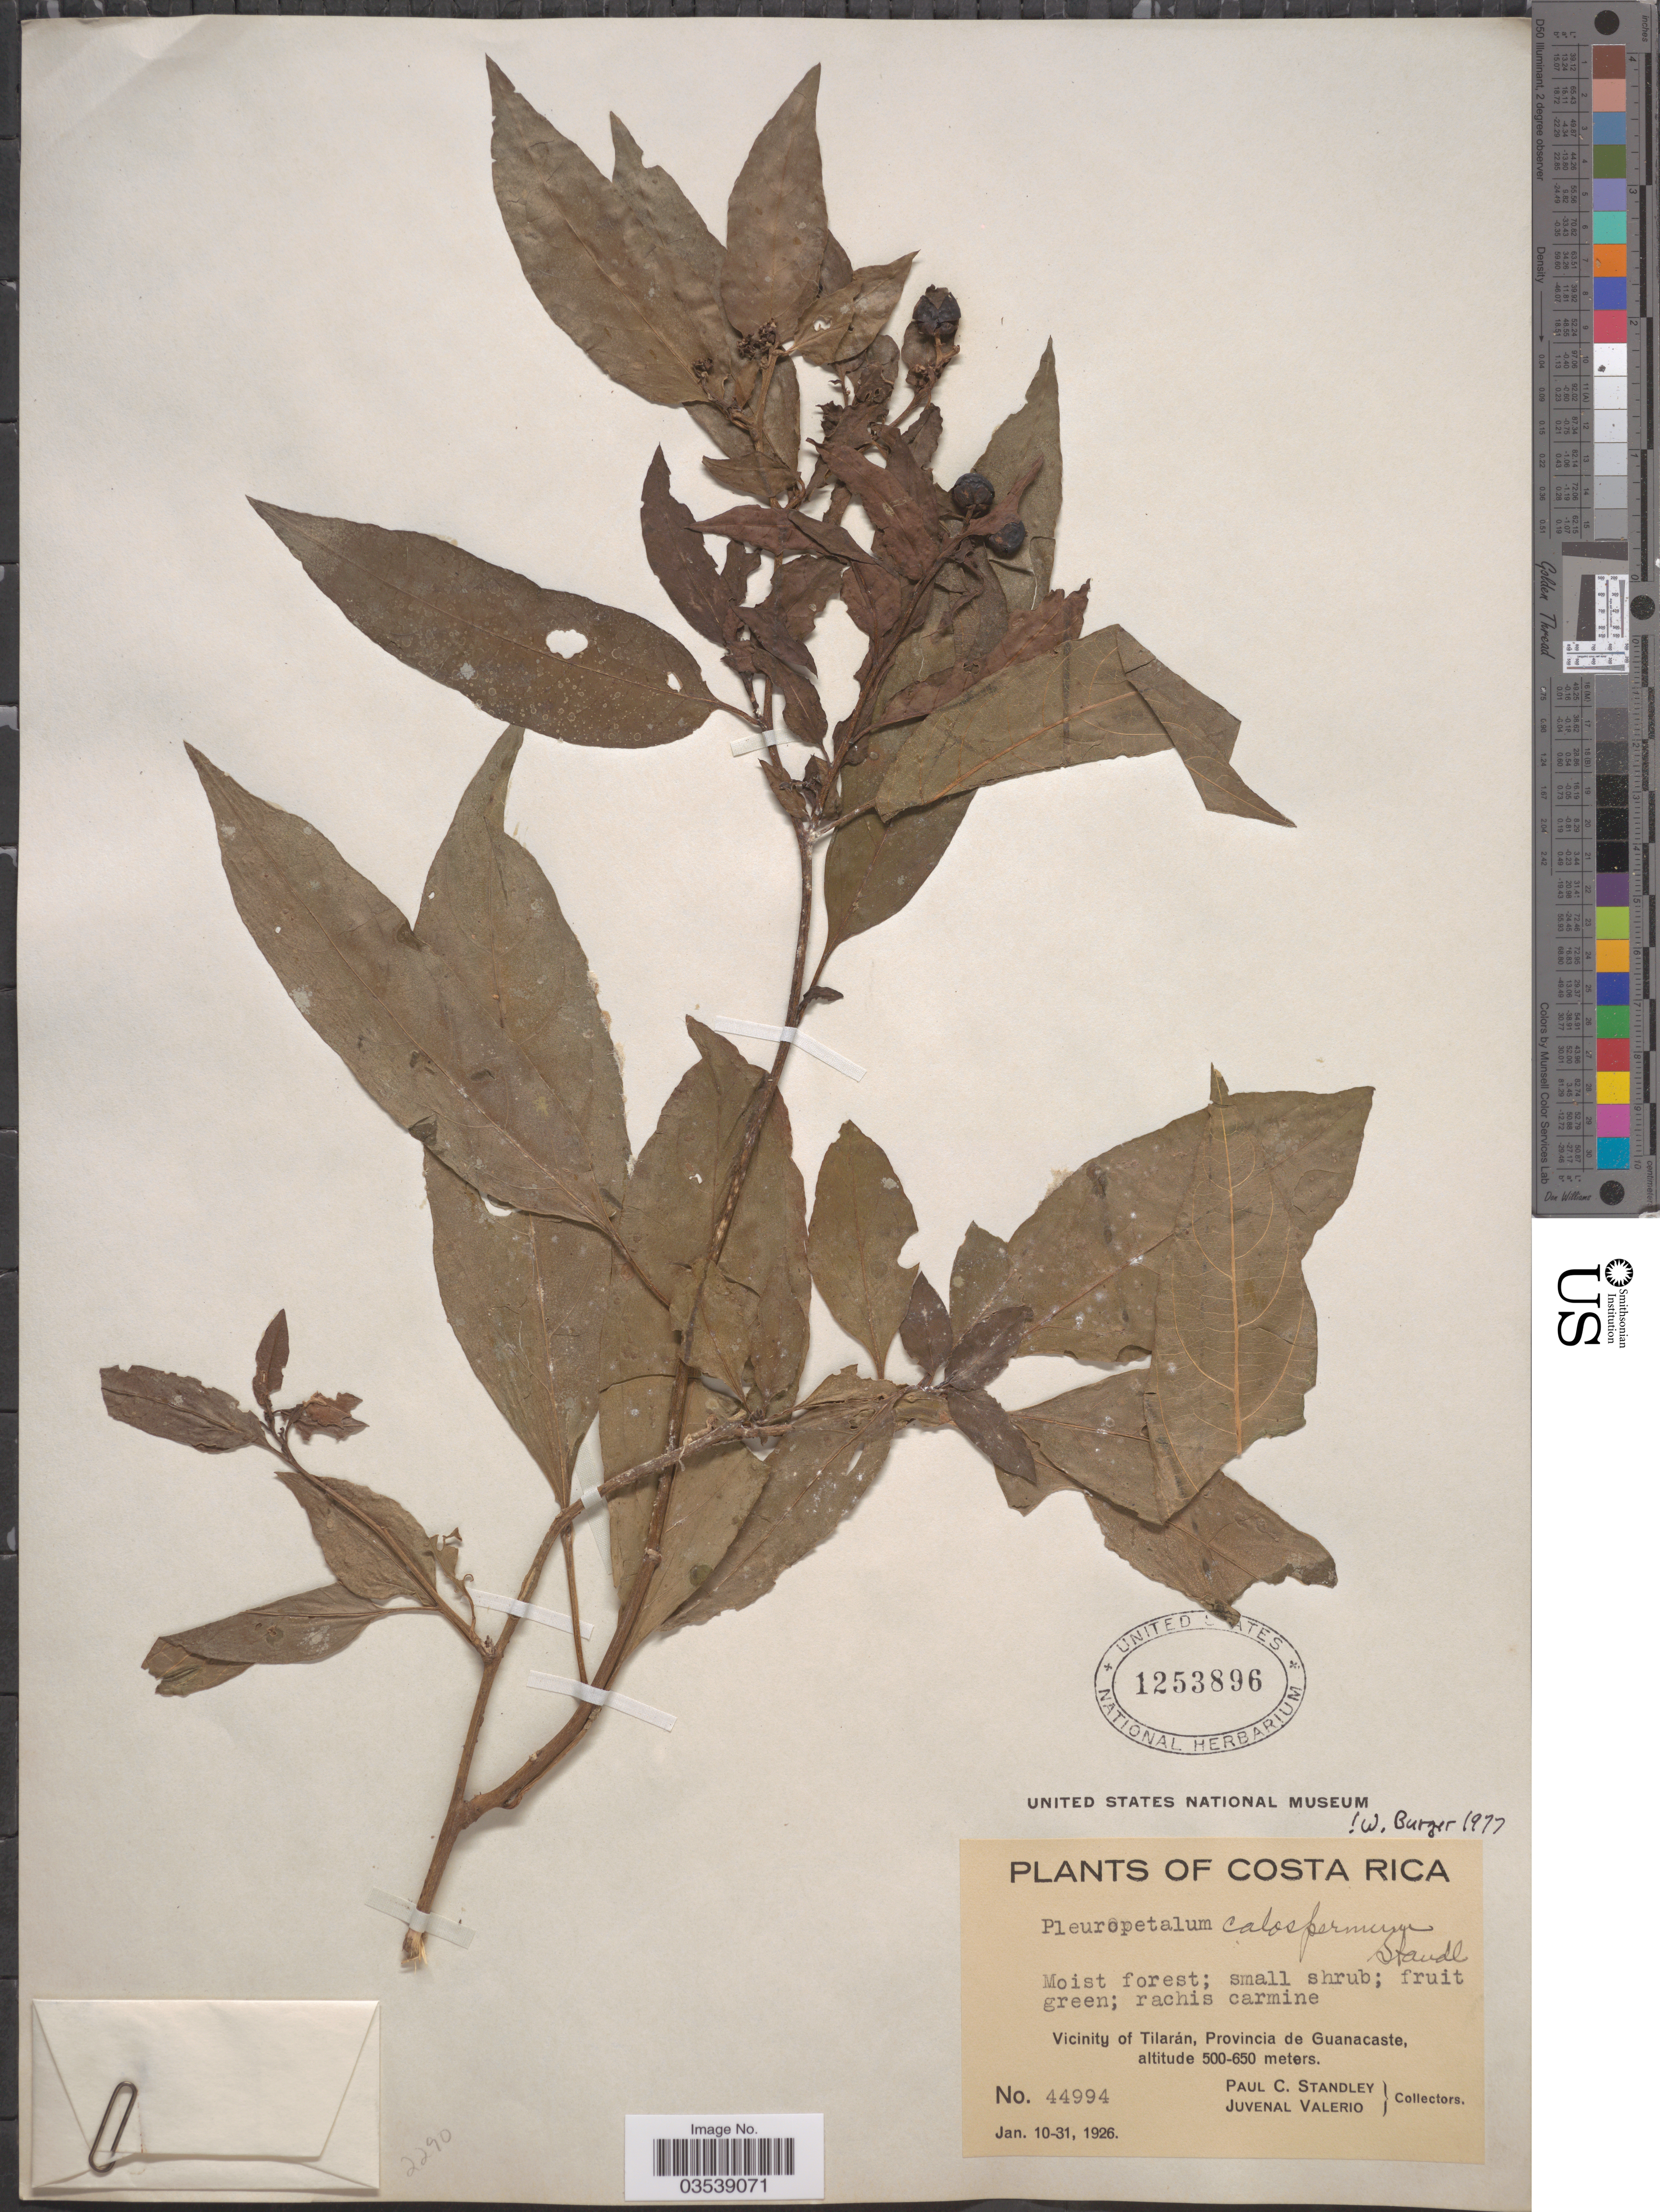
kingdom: Plantae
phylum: Tracheophyta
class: Magnoliopsida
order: Caryophyllales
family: Amaranthaceae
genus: Pleuropetalum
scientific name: Pleuropetalum calospermum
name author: Standl.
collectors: P. C. Standley & J. Valerio R.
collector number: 44994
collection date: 1926-01-10/1926-01-31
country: Costa Rica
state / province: Guanacaste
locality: Vicinity of Tilarán.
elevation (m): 500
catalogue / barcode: US 1253896